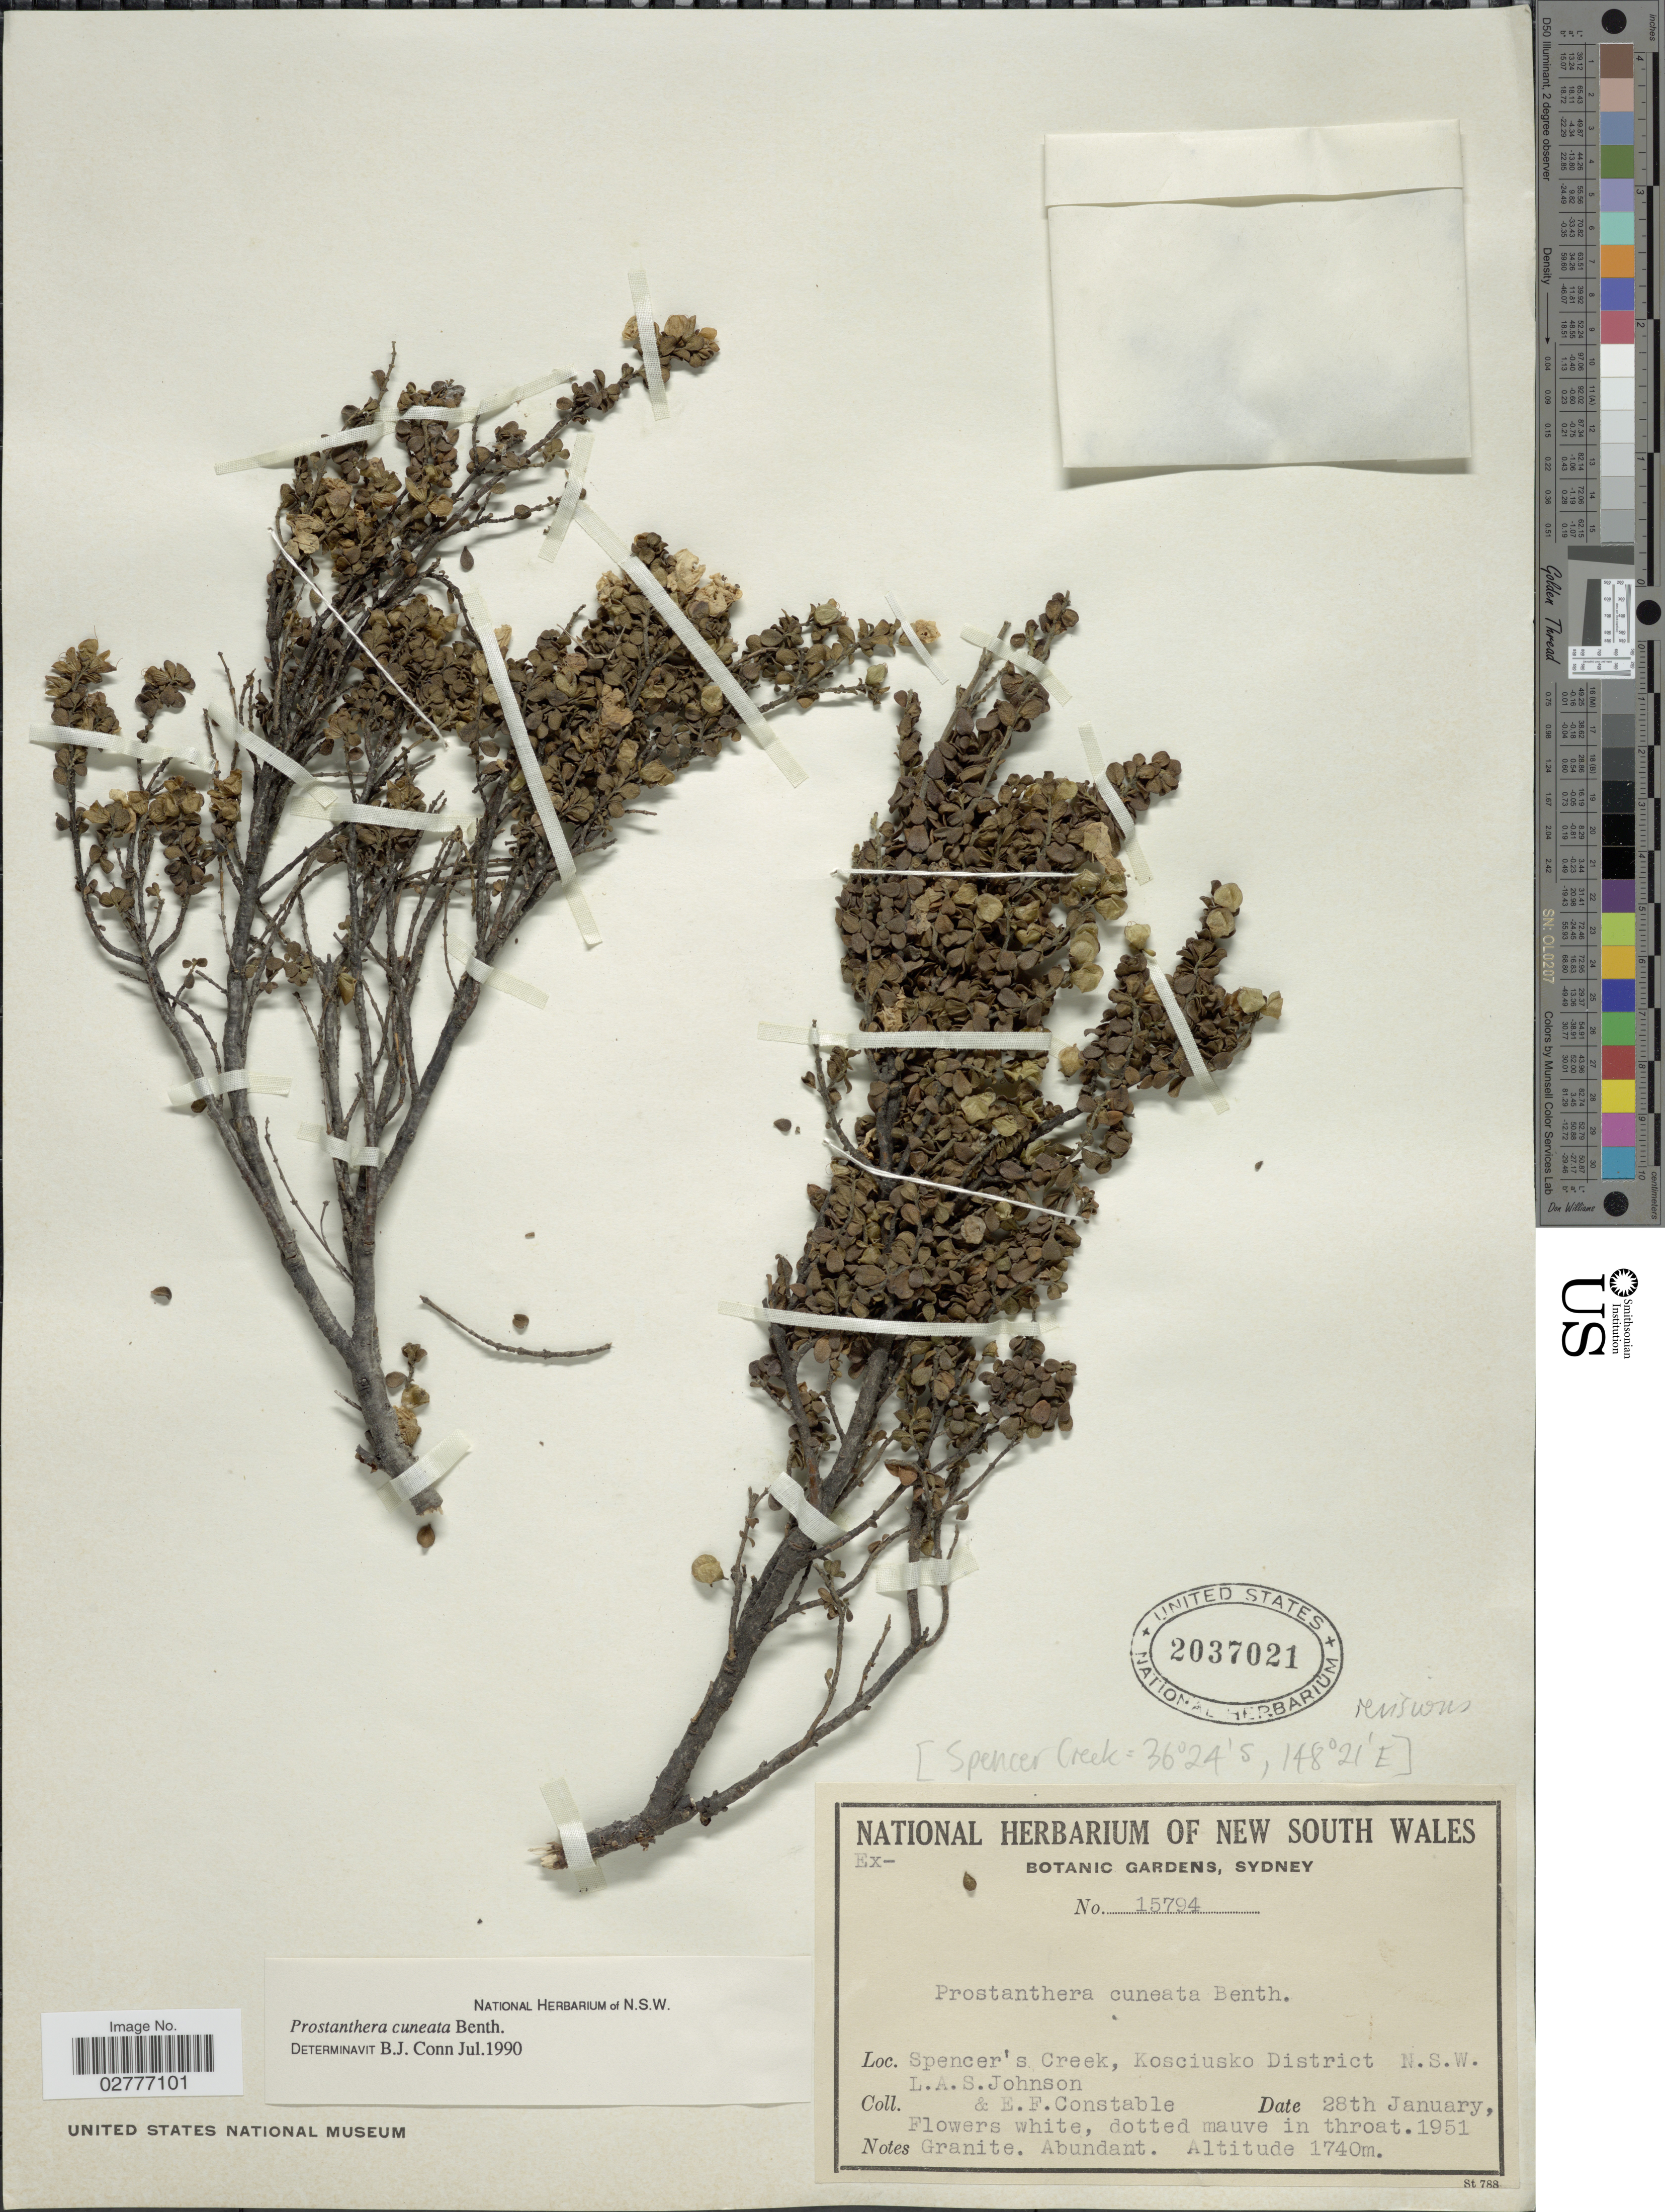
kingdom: Plantae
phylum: Tracheophyta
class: Magnoliopsida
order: Lamiales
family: Lamiaceae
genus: Prostanthera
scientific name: Prostanthera cuneata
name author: Benth.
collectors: L. Johnson & E. F. Constable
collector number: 15794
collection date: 1951-01-28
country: Australia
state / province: New South Wales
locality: Spencer's Creek, Kosciusko District.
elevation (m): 1740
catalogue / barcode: US 2037021